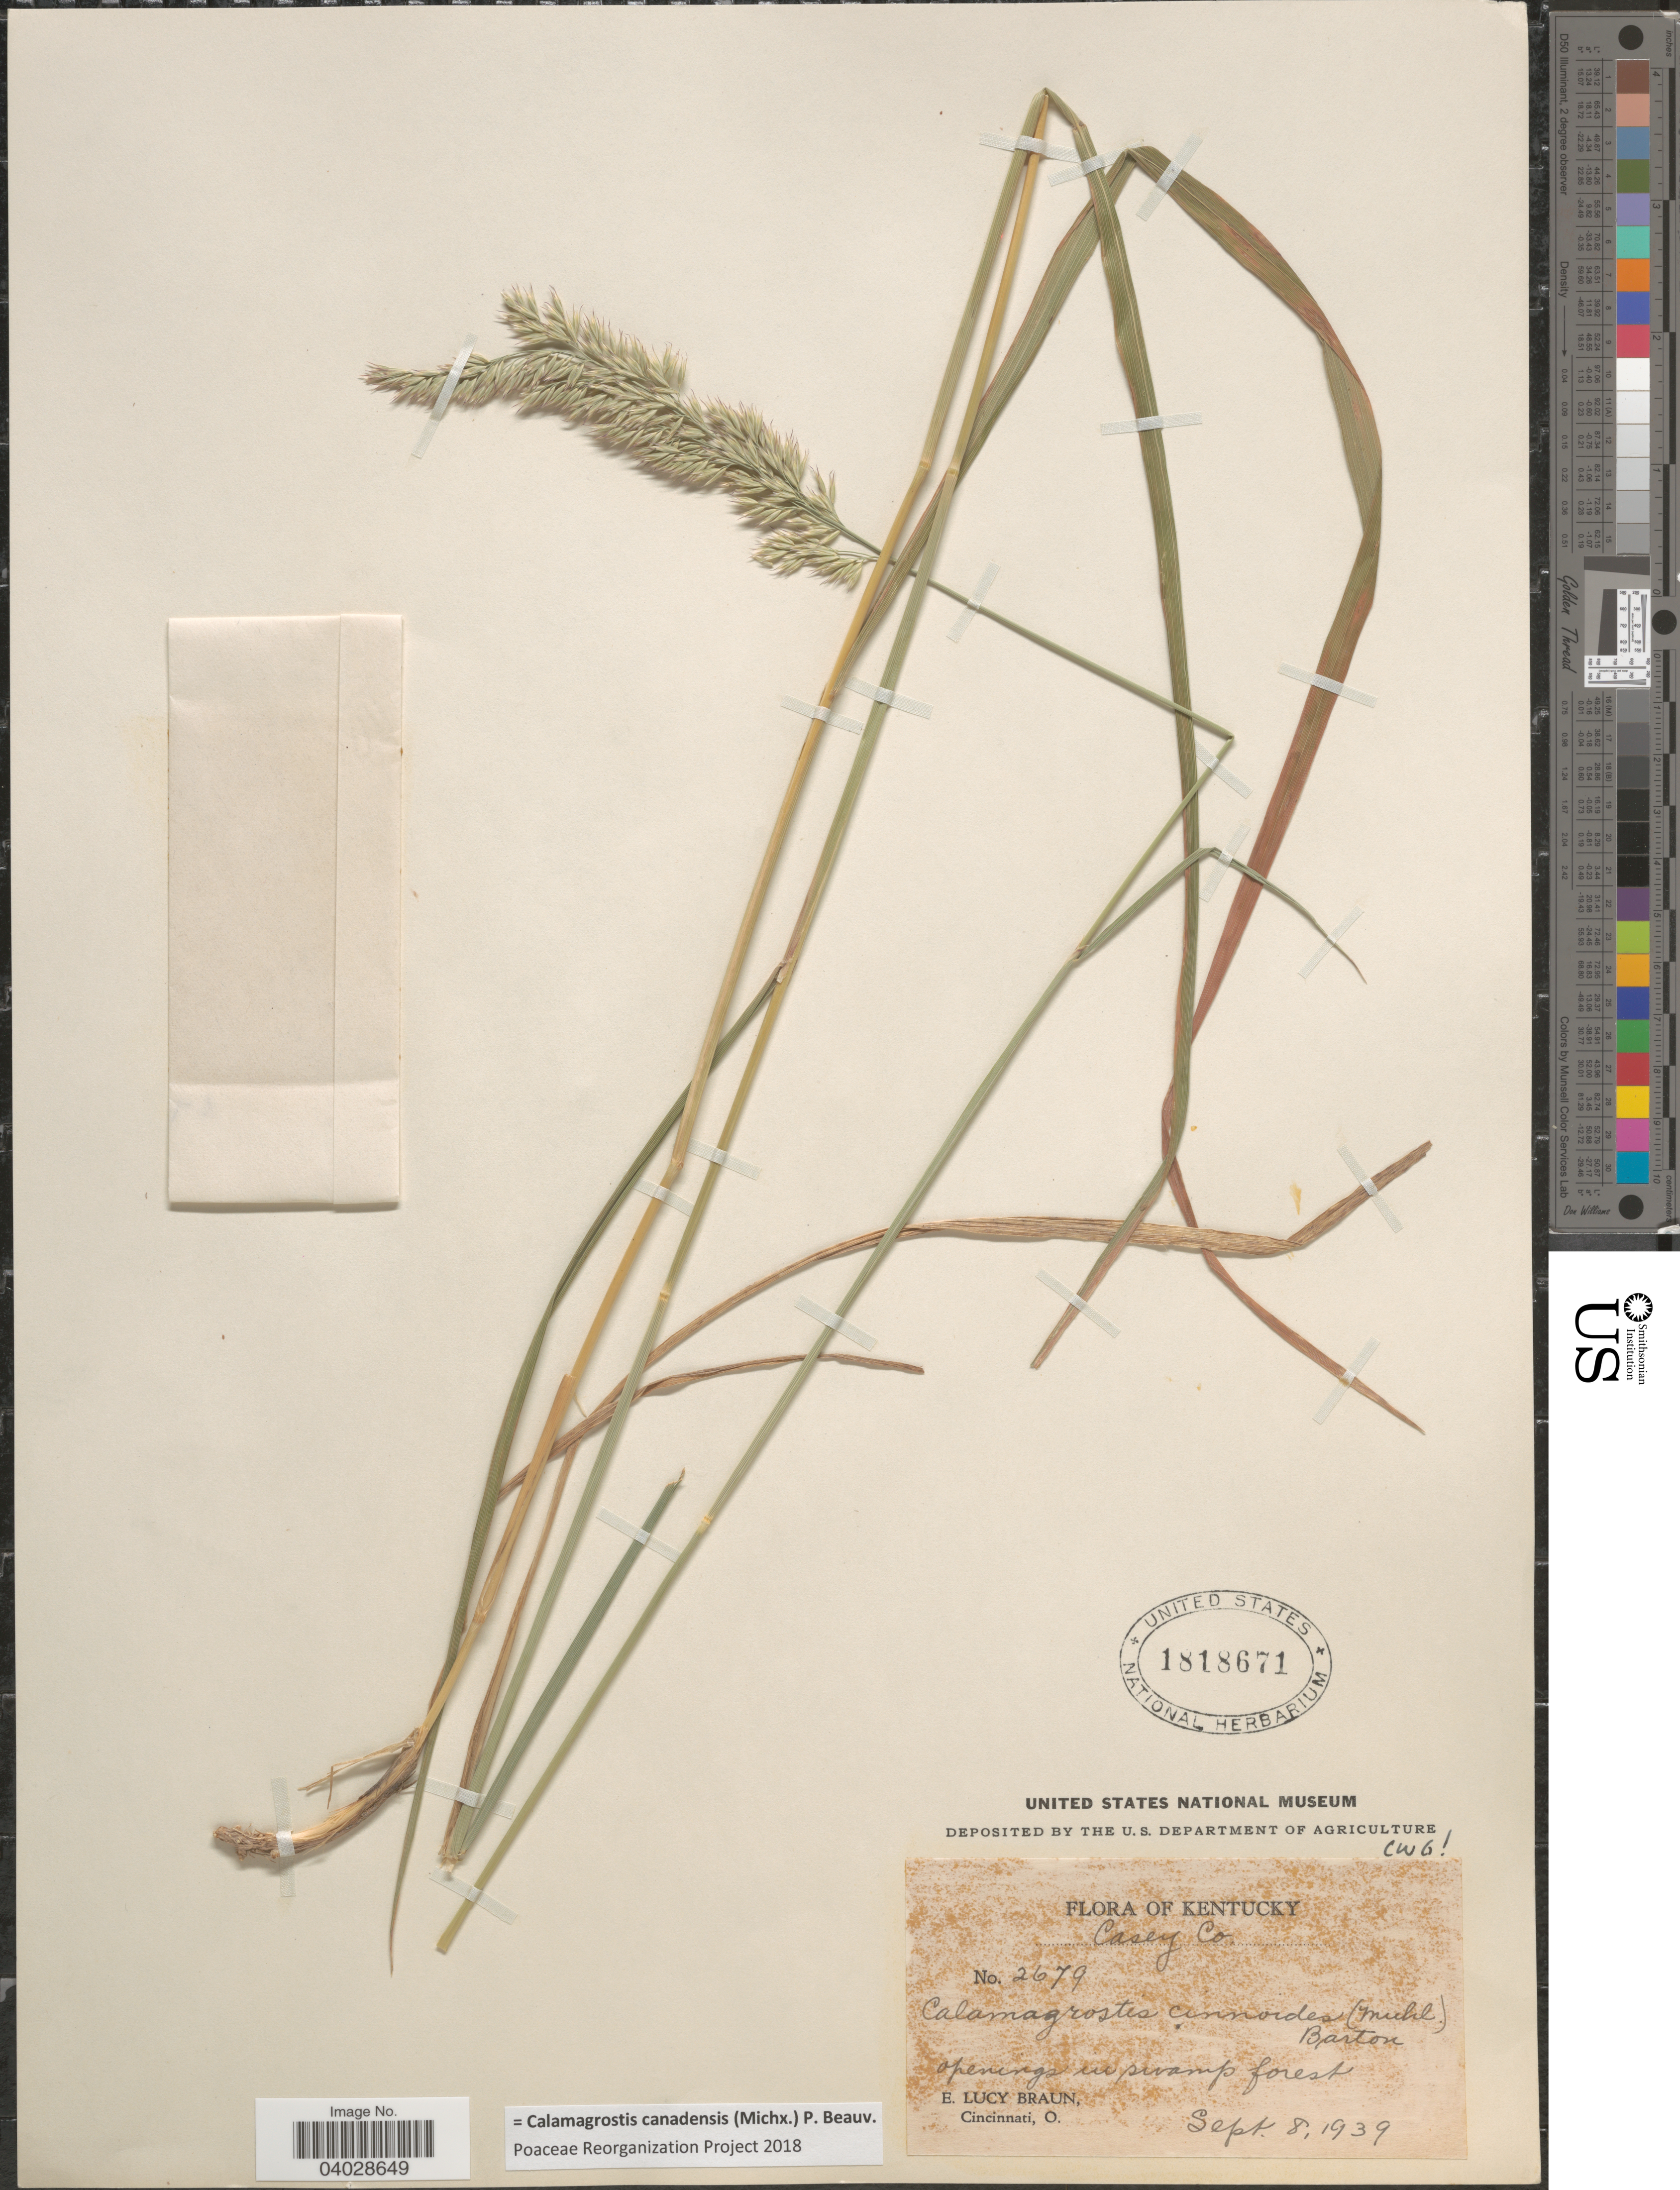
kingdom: Plantae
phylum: Tracheophyta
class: Liliopsida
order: Poales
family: Poaceae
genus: Calamagrostis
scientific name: Calamagrostis canadensis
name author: (Michx.) P. Beauv.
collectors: E. L. Braun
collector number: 2679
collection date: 1939-09-08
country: United States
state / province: Kentucky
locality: Casey Co. Openings in swamp forest.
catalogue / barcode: US 1818671